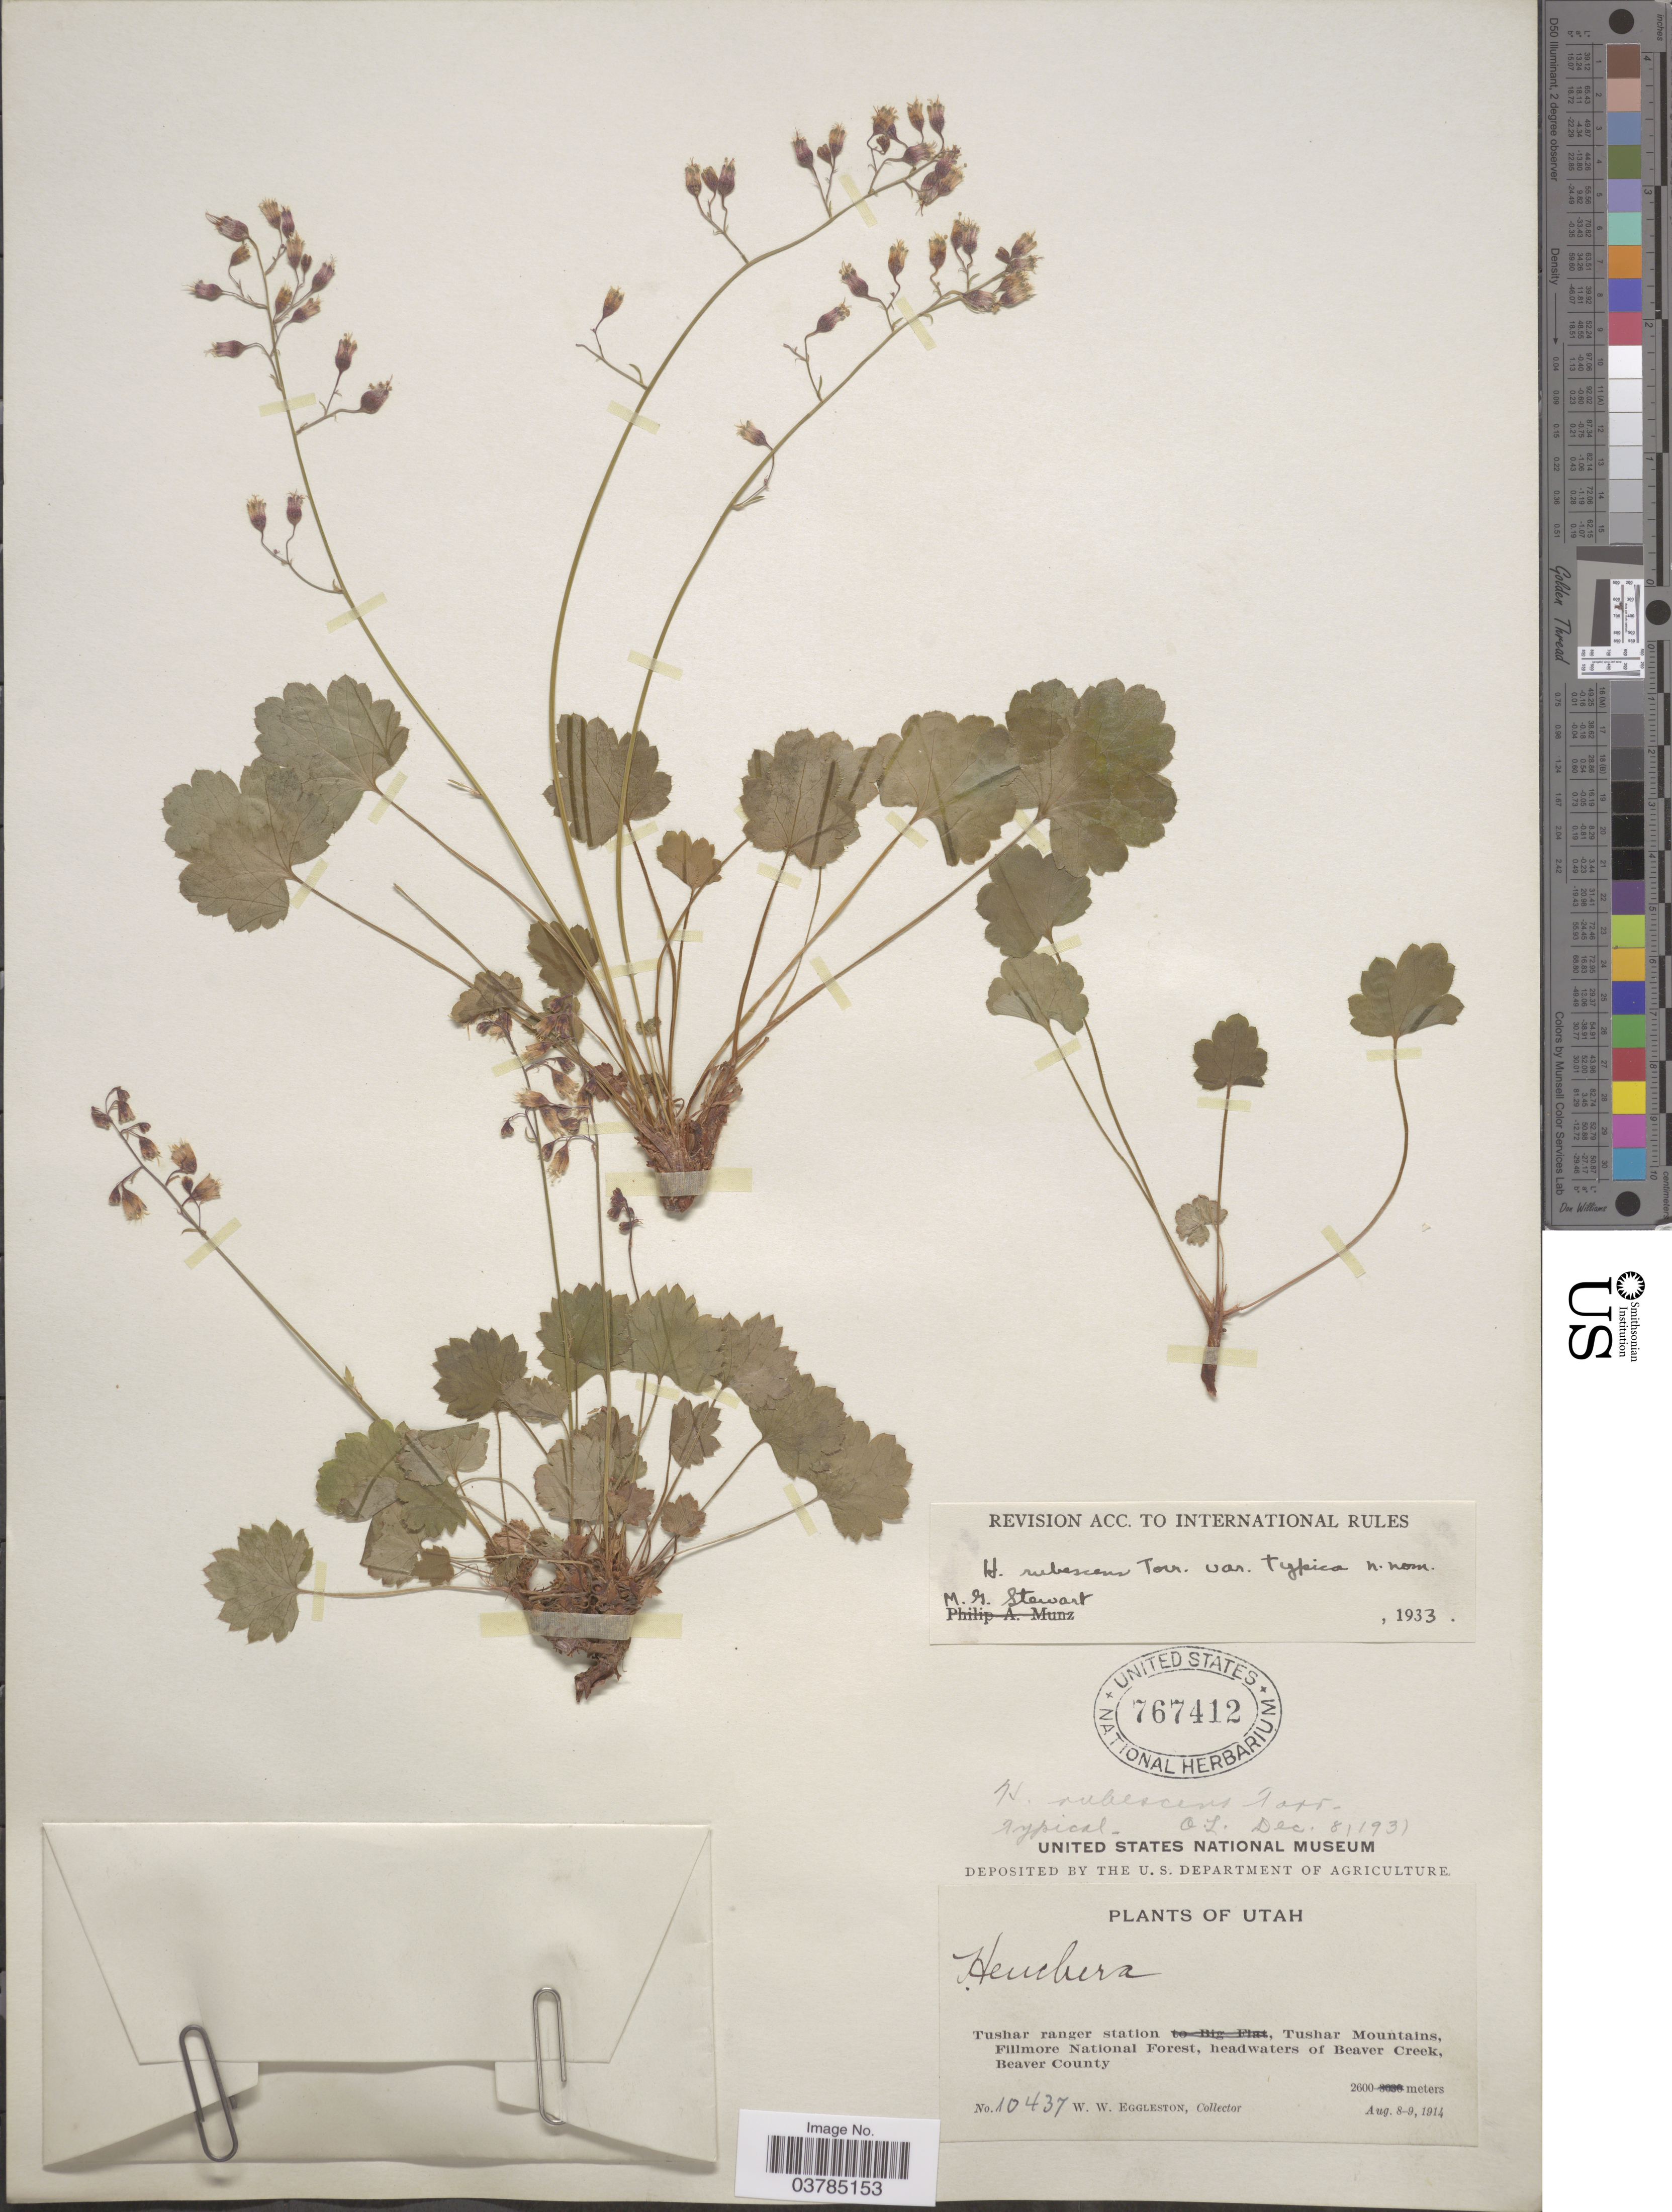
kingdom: Plantae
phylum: Tracheophyta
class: Magnoliopsida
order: Saxifragales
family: Saxifragaceae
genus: Heuchera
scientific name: Heuchera rubescens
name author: Torr.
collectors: W. W. Eggleston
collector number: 10437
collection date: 1914-08-08/1914-08-09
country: United States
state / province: Utah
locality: Tushar ranger station, Tushar Mountains, Fillmore National Forest, headwaters of Beaver Creek, Beaver County.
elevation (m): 2600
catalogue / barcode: US 767412